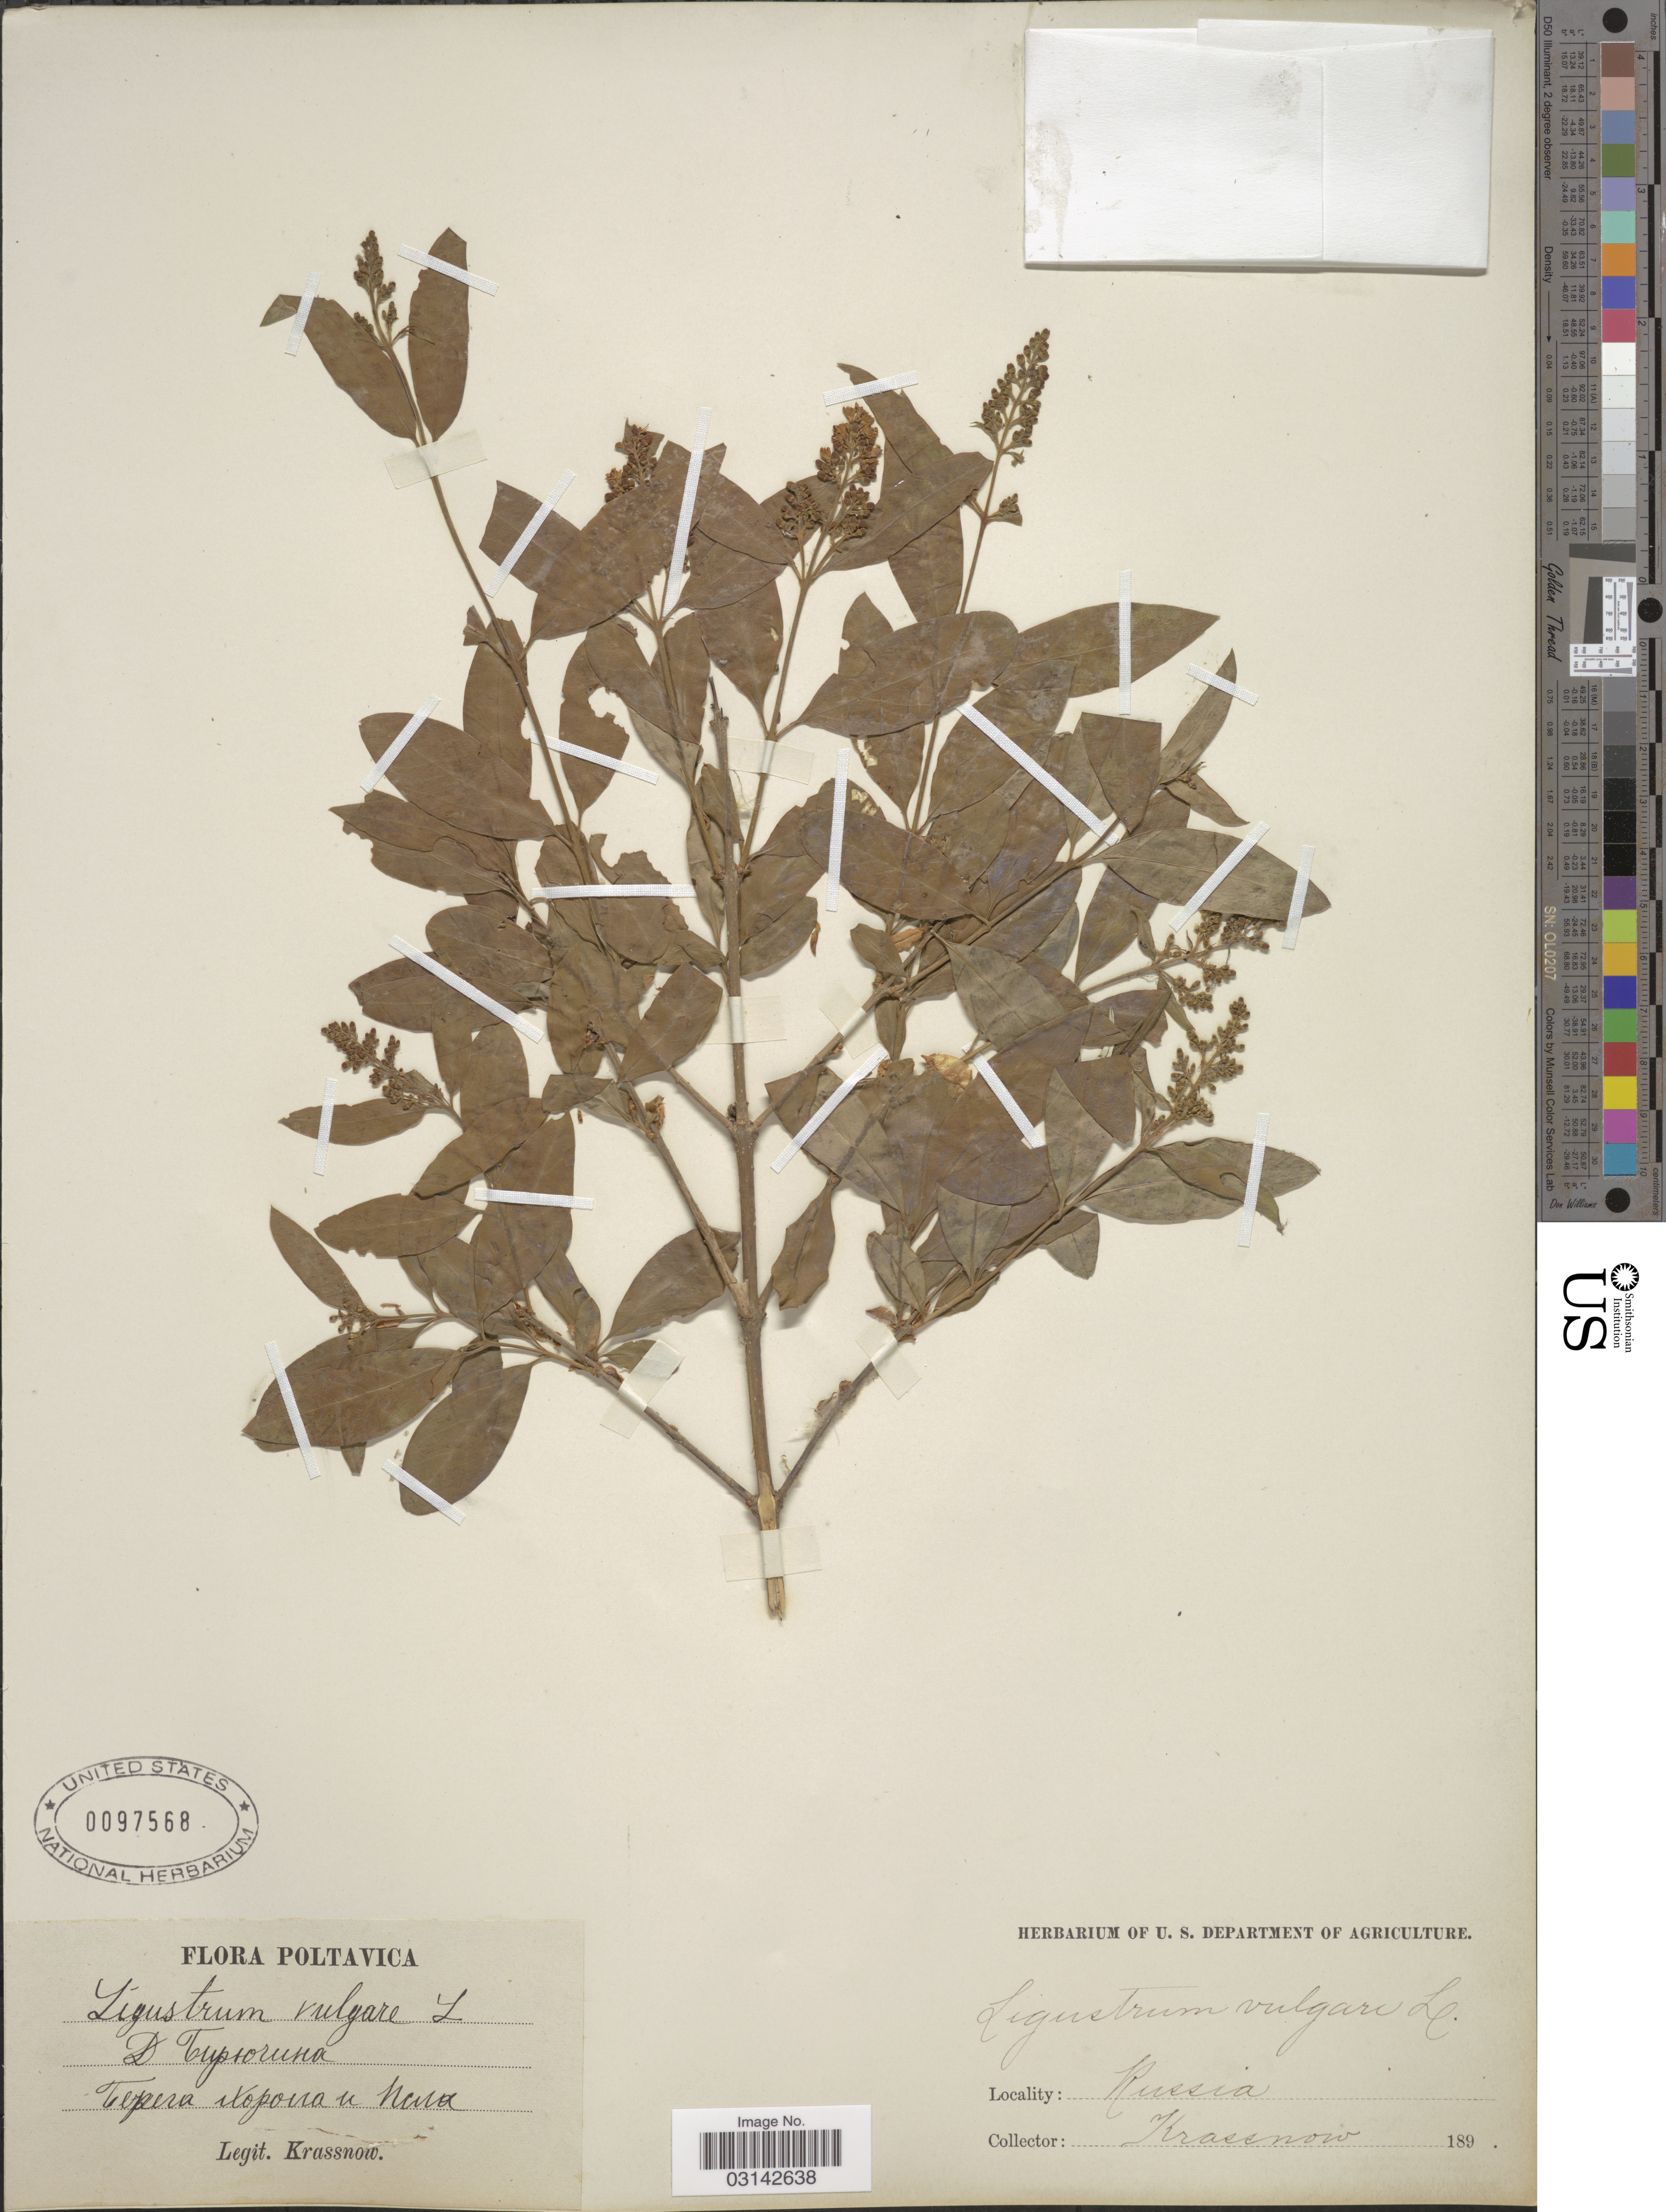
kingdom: Plantae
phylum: Tracheophyta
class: Magnoliopsida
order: Lamiales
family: Oleaceae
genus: Ligustrum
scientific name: Ligustrum vulgare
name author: L.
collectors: -. Krassnow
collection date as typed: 189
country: Ukraine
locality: Poltavica, Tepera itopua [interpreted] u [interpreted] Nara [interpreted].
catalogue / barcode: US 97568